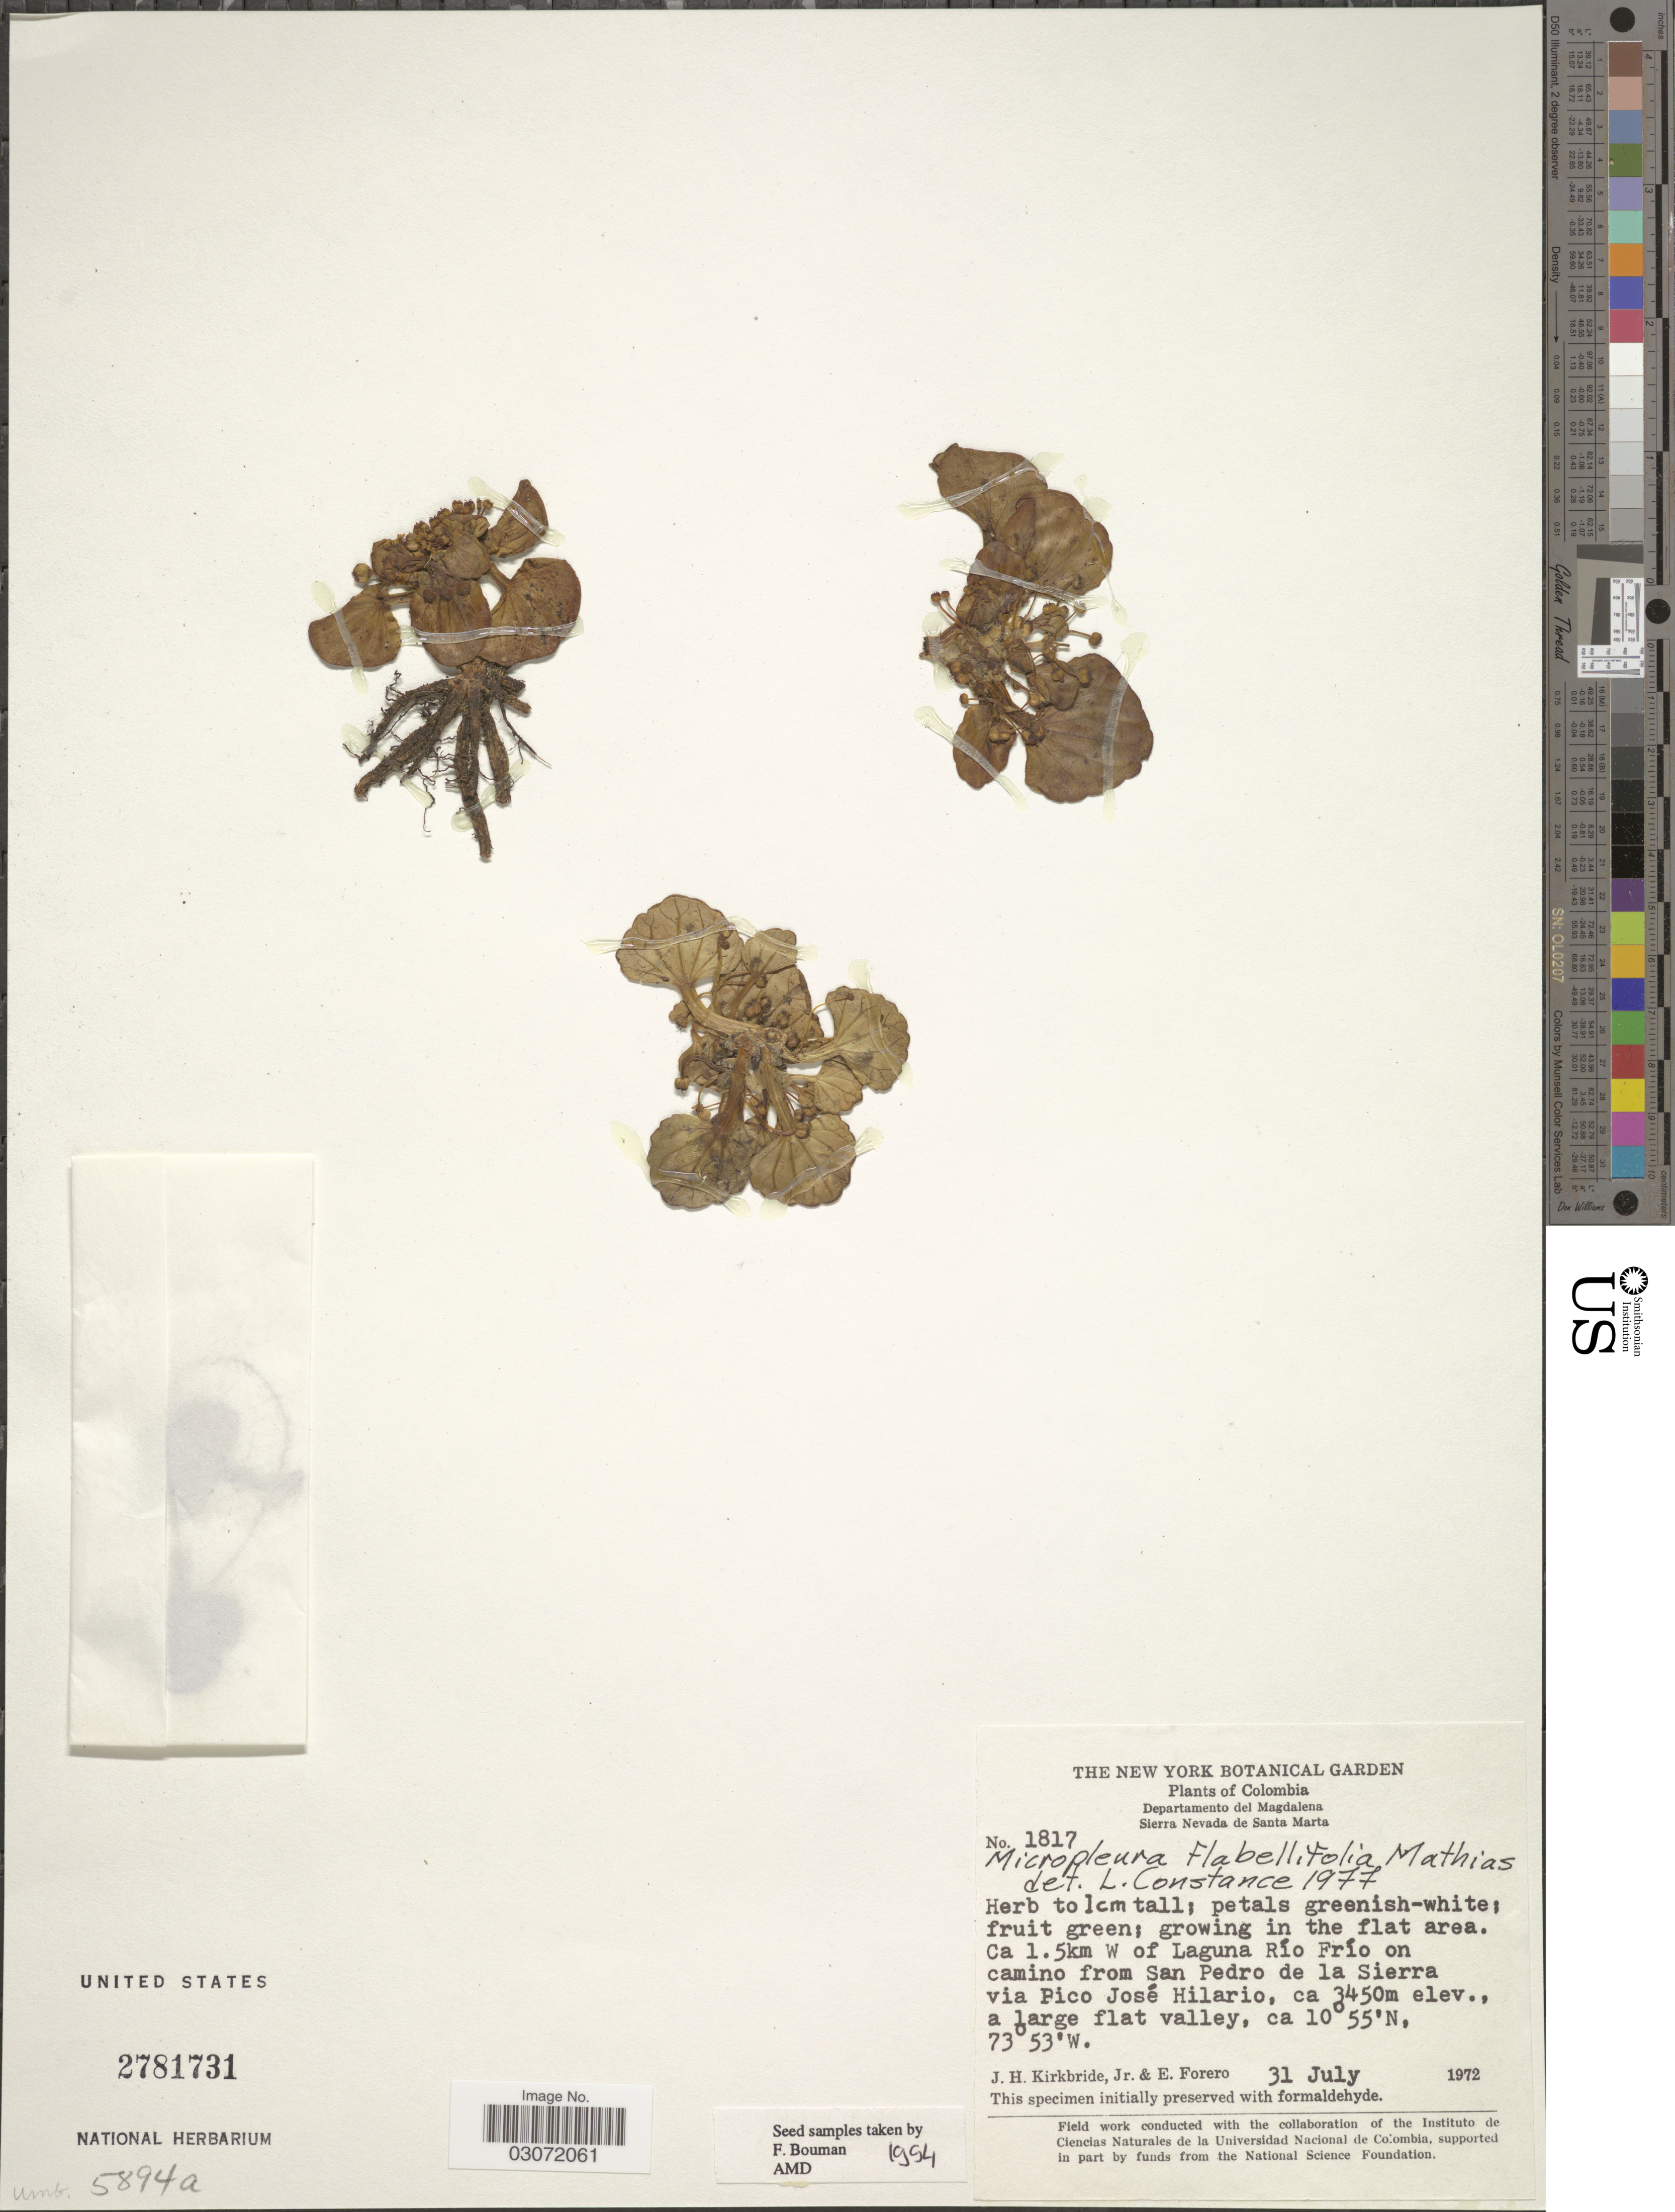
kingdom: Plantae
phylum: Tracheophyta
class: Magnoliopsida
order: Apiales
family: Apiaceae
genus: Micropleura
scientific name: Micropleura flabellifolia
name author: Mathias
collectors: J. H. Kirkbride & E. Forero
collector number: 1817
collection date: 1972-07-31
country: Colombia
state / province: Magdalena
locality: Departamento del Magdalena. Sierra Nevada de Santa Marta. Ca 1.5km W of Laguna Río Frío on camino from San Pedro de la Sierra via Pico José Hilario.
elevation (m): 3450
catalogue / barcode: US 2781731